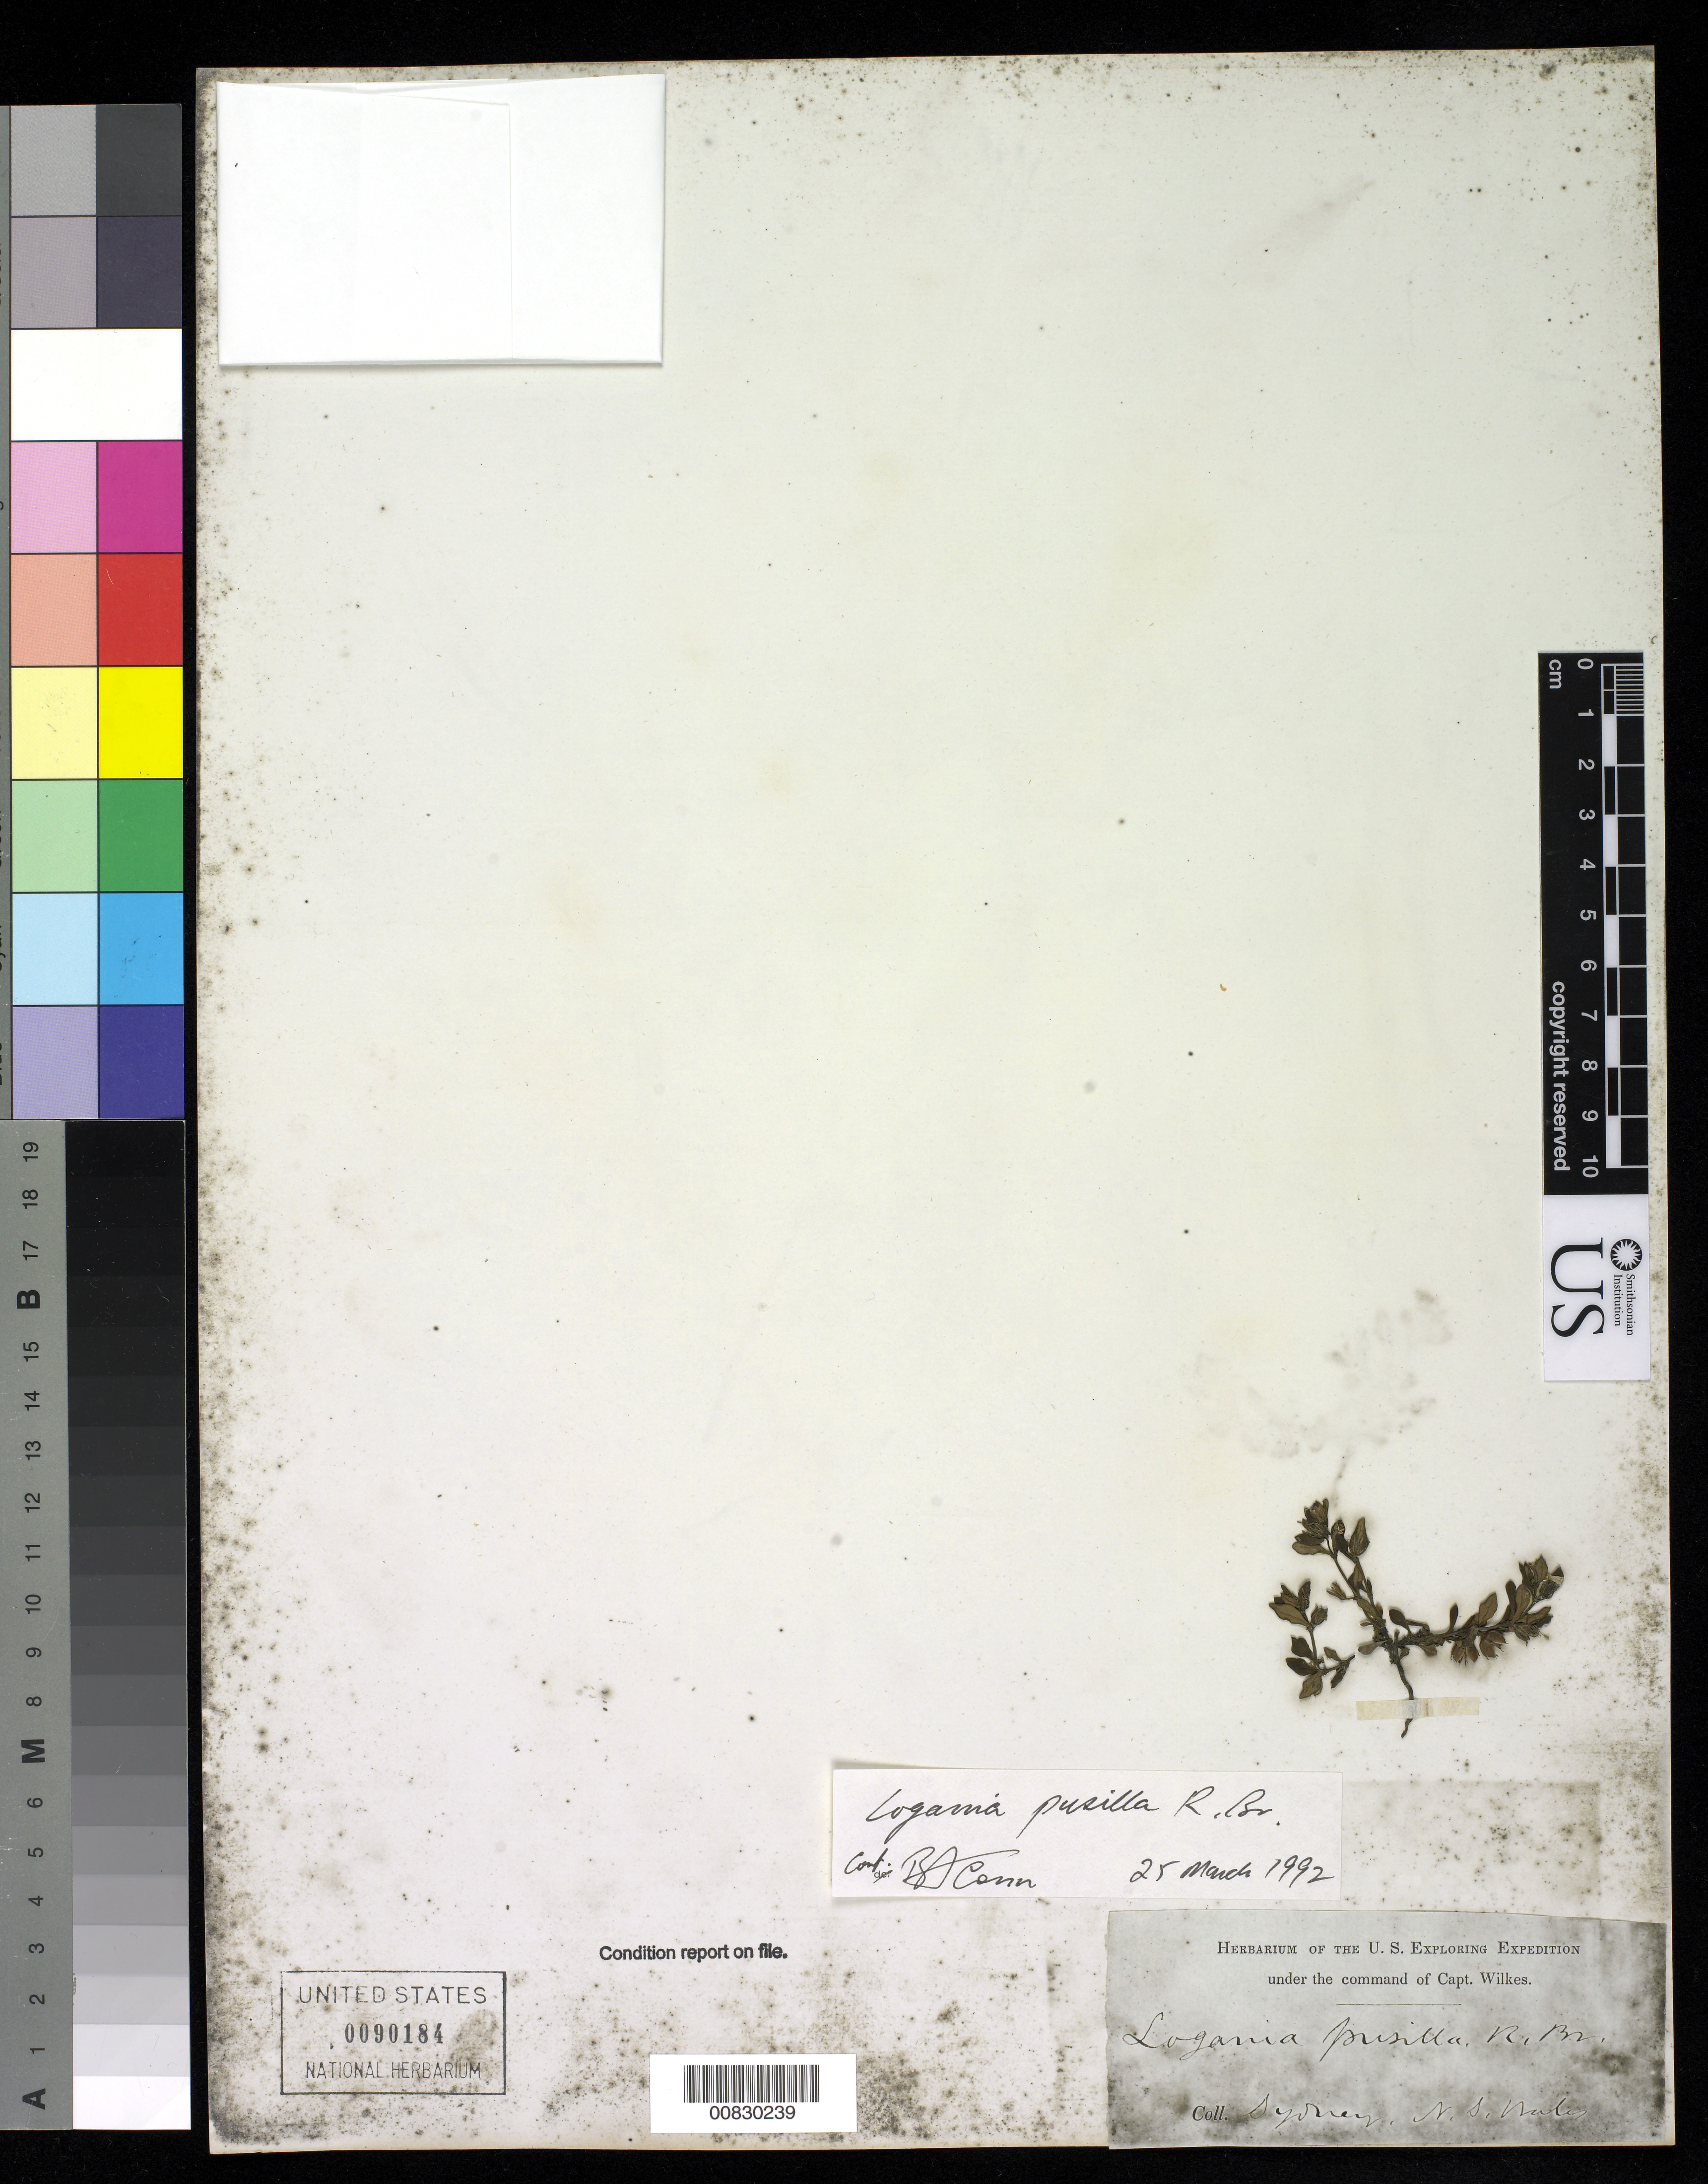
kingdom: Plantae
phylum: Tracheophyta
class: Magnoliopsida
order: Gentianales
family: Loganiaceae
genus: Logania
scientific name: Logania pusilla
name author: R. Br.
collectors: Wilkes Explor. Exped.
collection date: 1838/1842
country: Australia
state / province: New South Wales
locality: Sydney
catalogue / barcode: US 90184